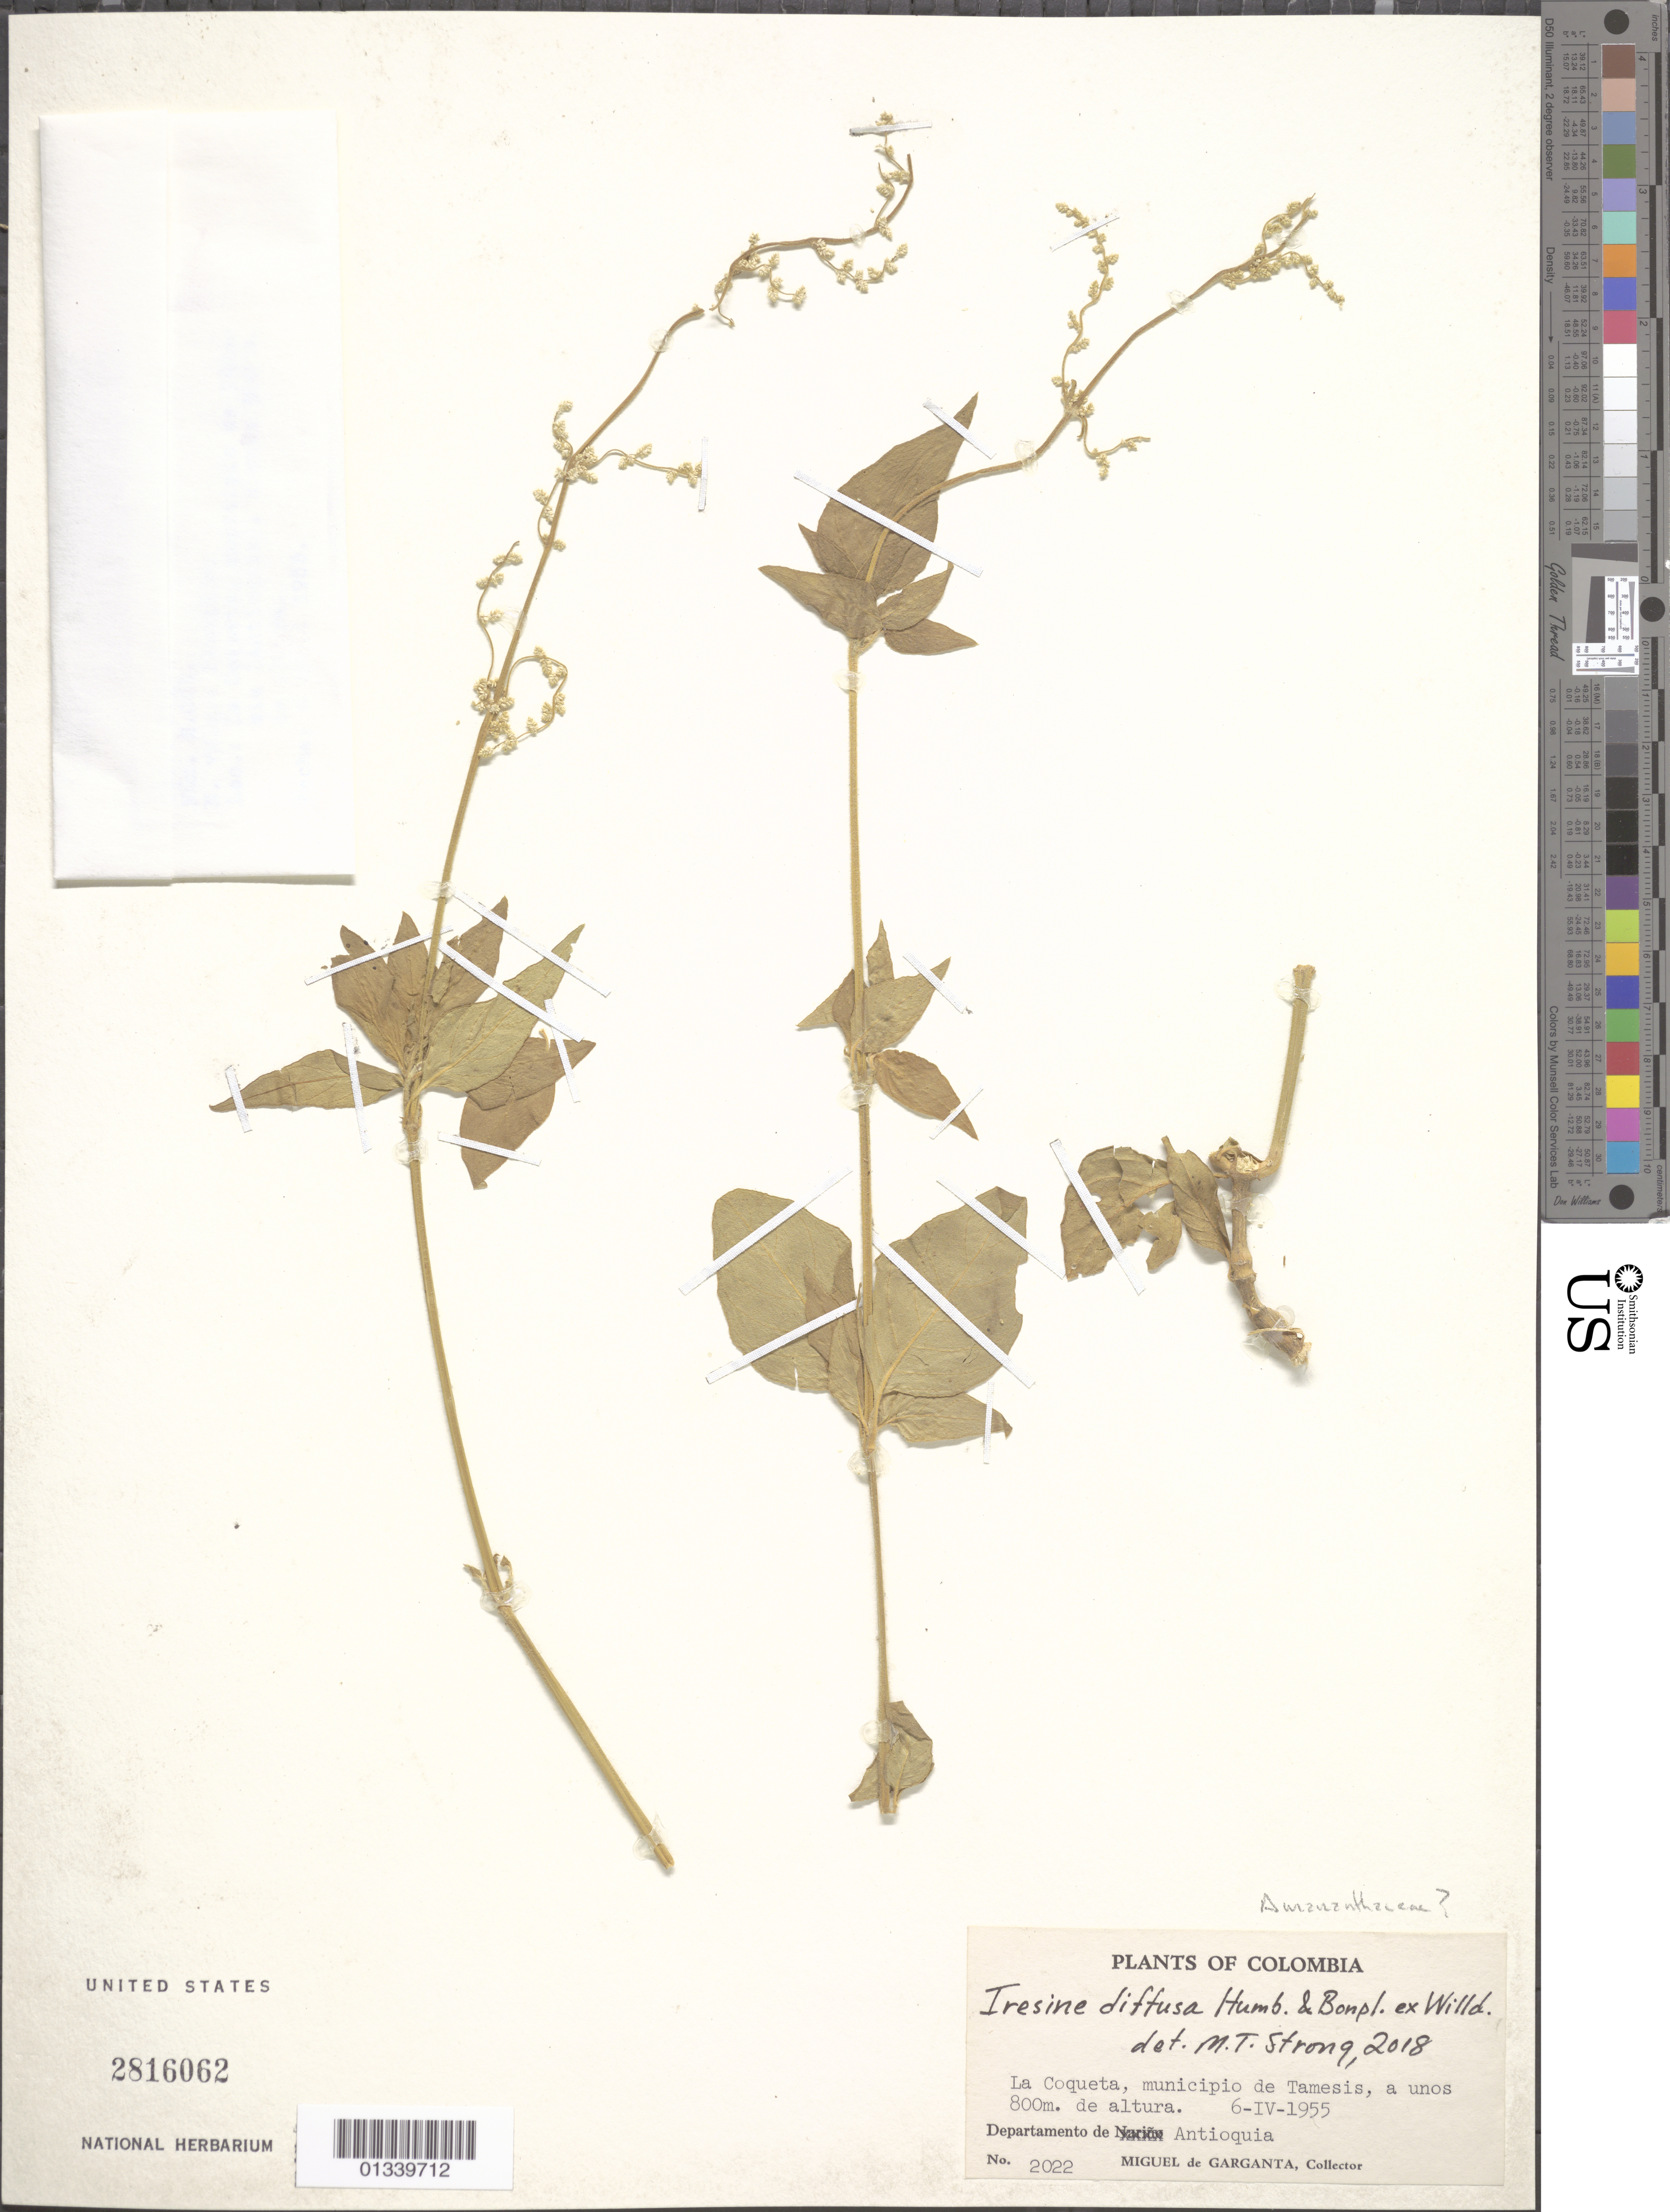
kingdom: Plantae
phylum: Tracheophyta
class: Magnoliopsida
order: Caryophyllales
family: Amaranthaceae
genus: Iresine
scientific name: Iresine diffusa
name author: Humb. & Bonpl. ex Willd.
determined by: Strong, Mark T., (BOT), Smithsonian Institution - National Museum of Natural History (UNITED STATES)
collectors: M. Garganta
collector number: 2022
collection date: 1955-04-06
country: Colombia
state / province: Antioquia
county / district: Tamesis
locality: La Coqueta, municipio de Tamesis.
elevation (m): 800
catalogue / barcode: US 2816062